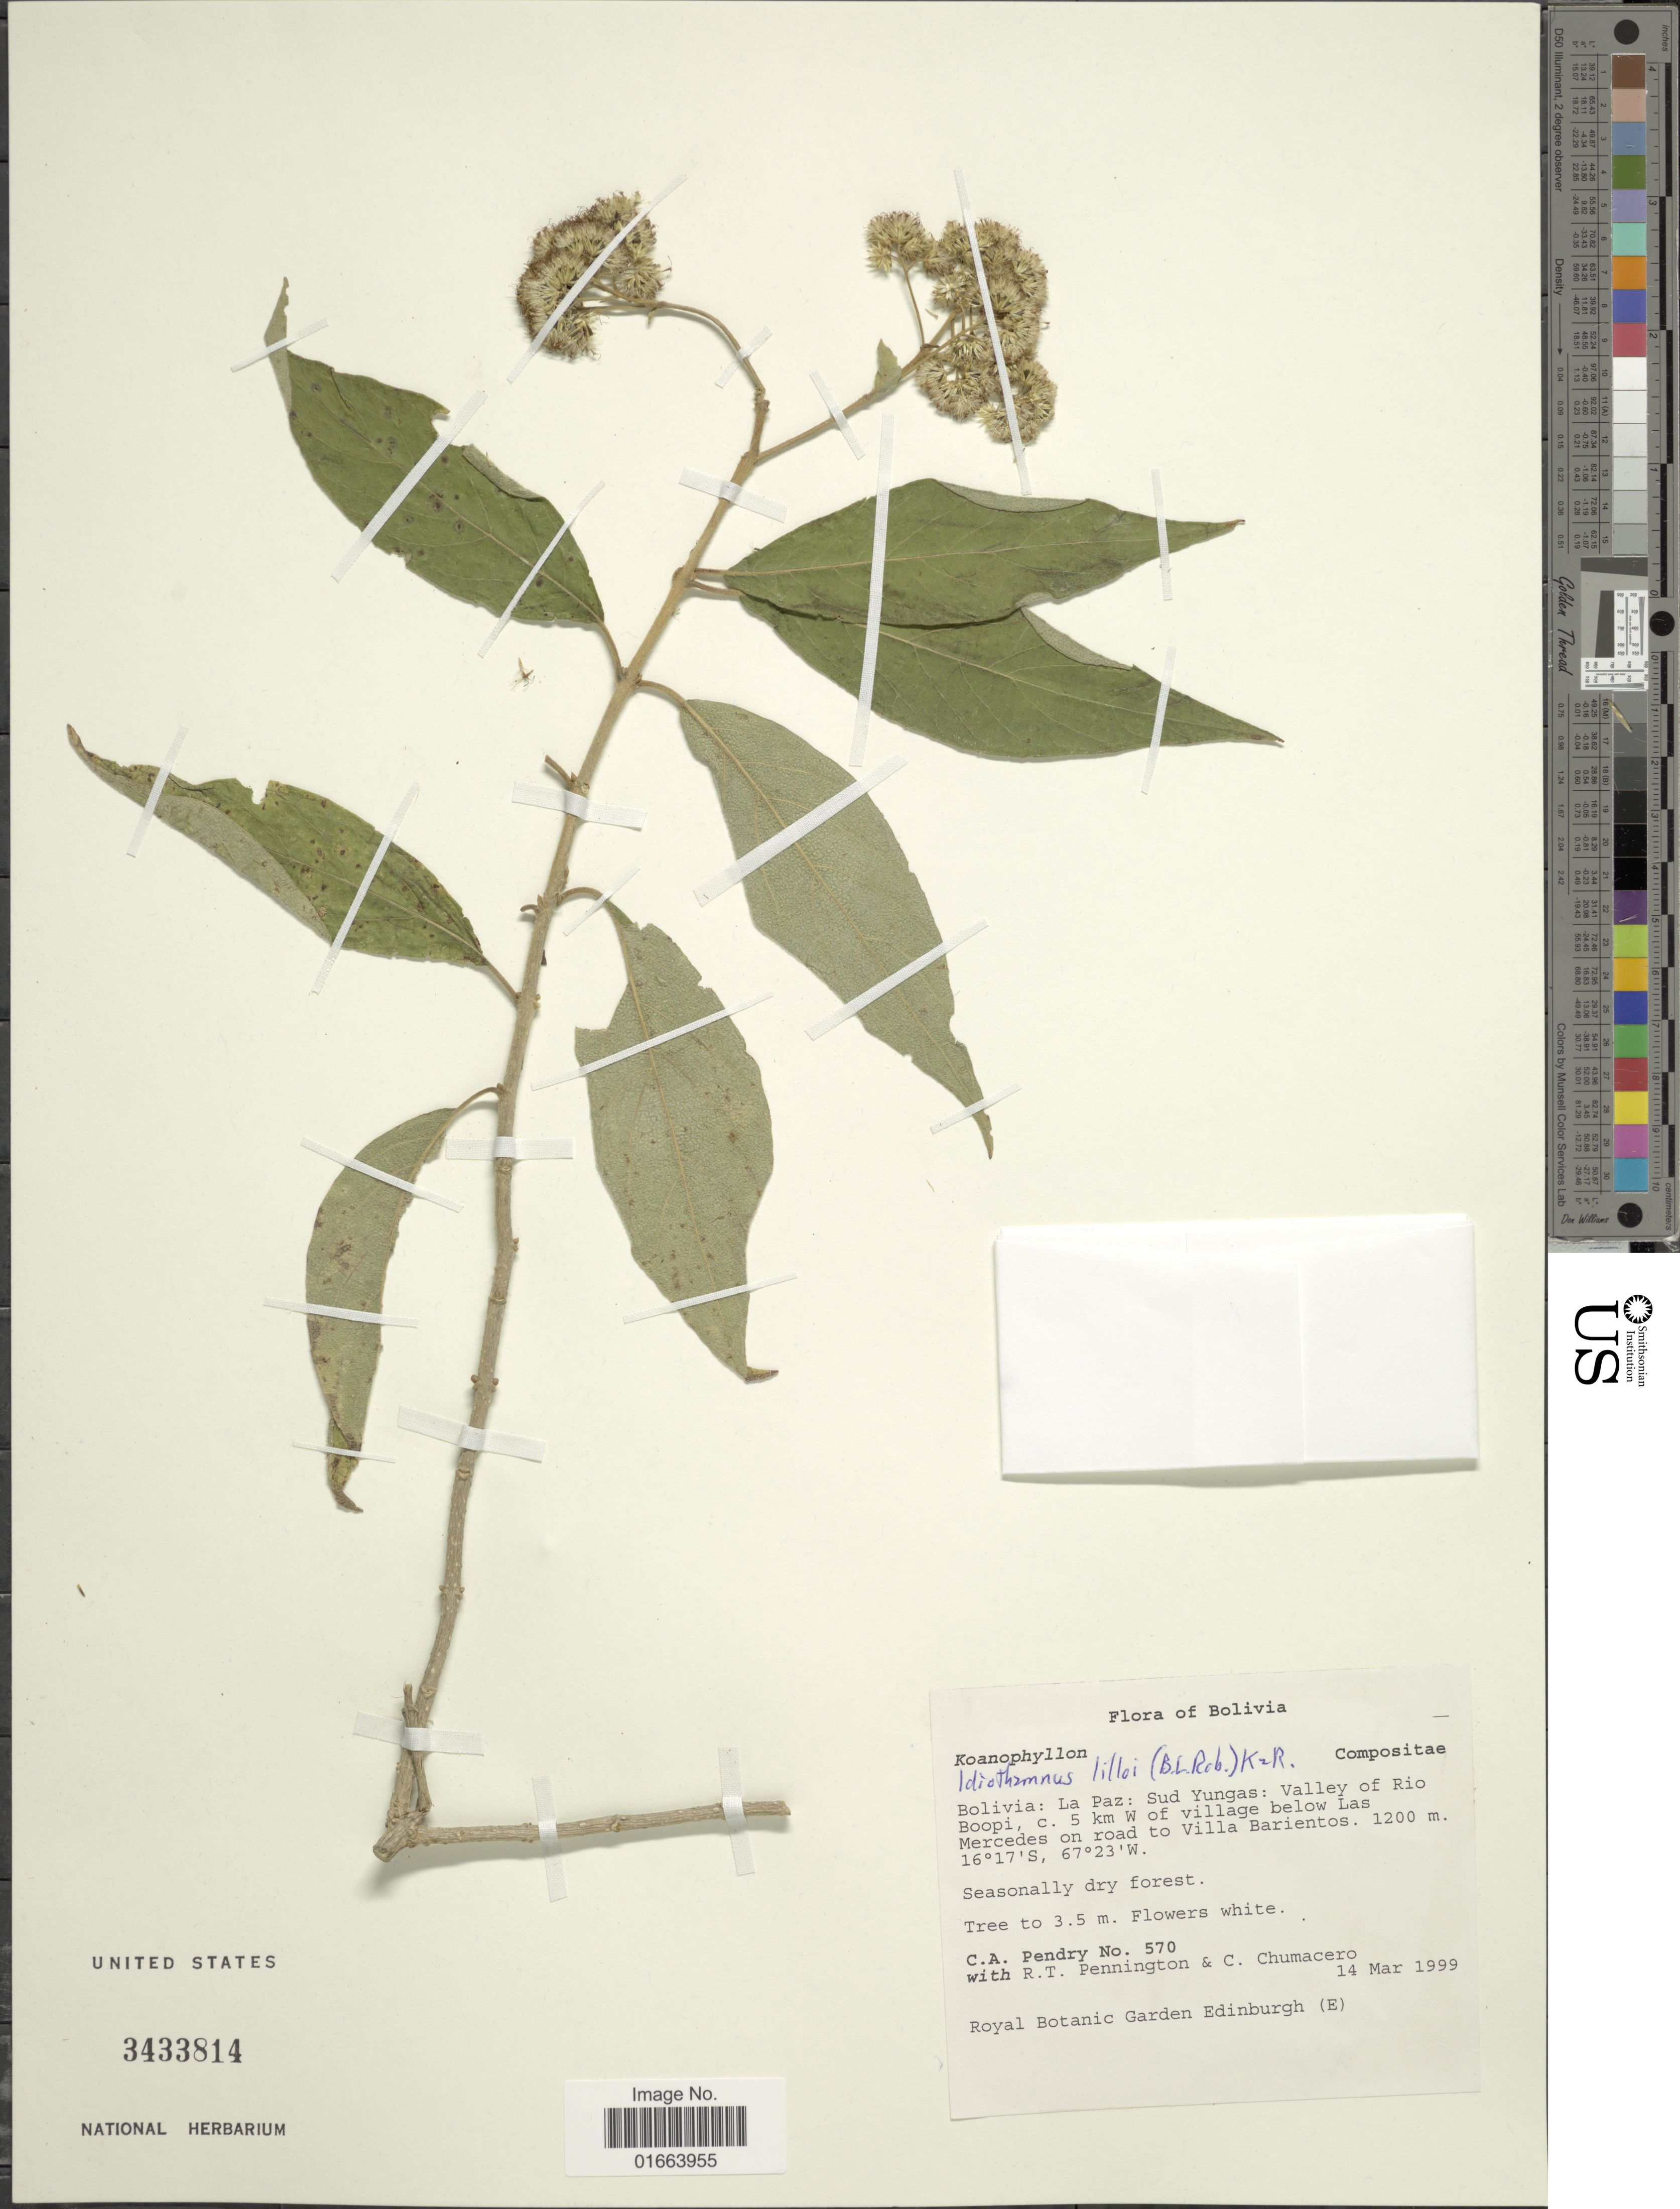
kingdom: Plantae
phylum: Tracheophyta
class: Magnoliopsida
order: Asterales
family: Asteraceae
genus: Idiothamnus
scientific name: Idiothamnus lilloi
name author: (B.L. Rob.) R.M. King & H. Rob.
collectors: C. Pendry, R. T. Pennington & C. Chumacero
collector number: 570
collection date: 1999-03-14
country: Bolivia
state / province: La Paz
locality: Sud Yungas: Valley of Rio Boopi, c. 5 km W of village below Las Mercedes on road to Villa Barientos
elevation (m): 1200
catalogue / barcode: US 3433814